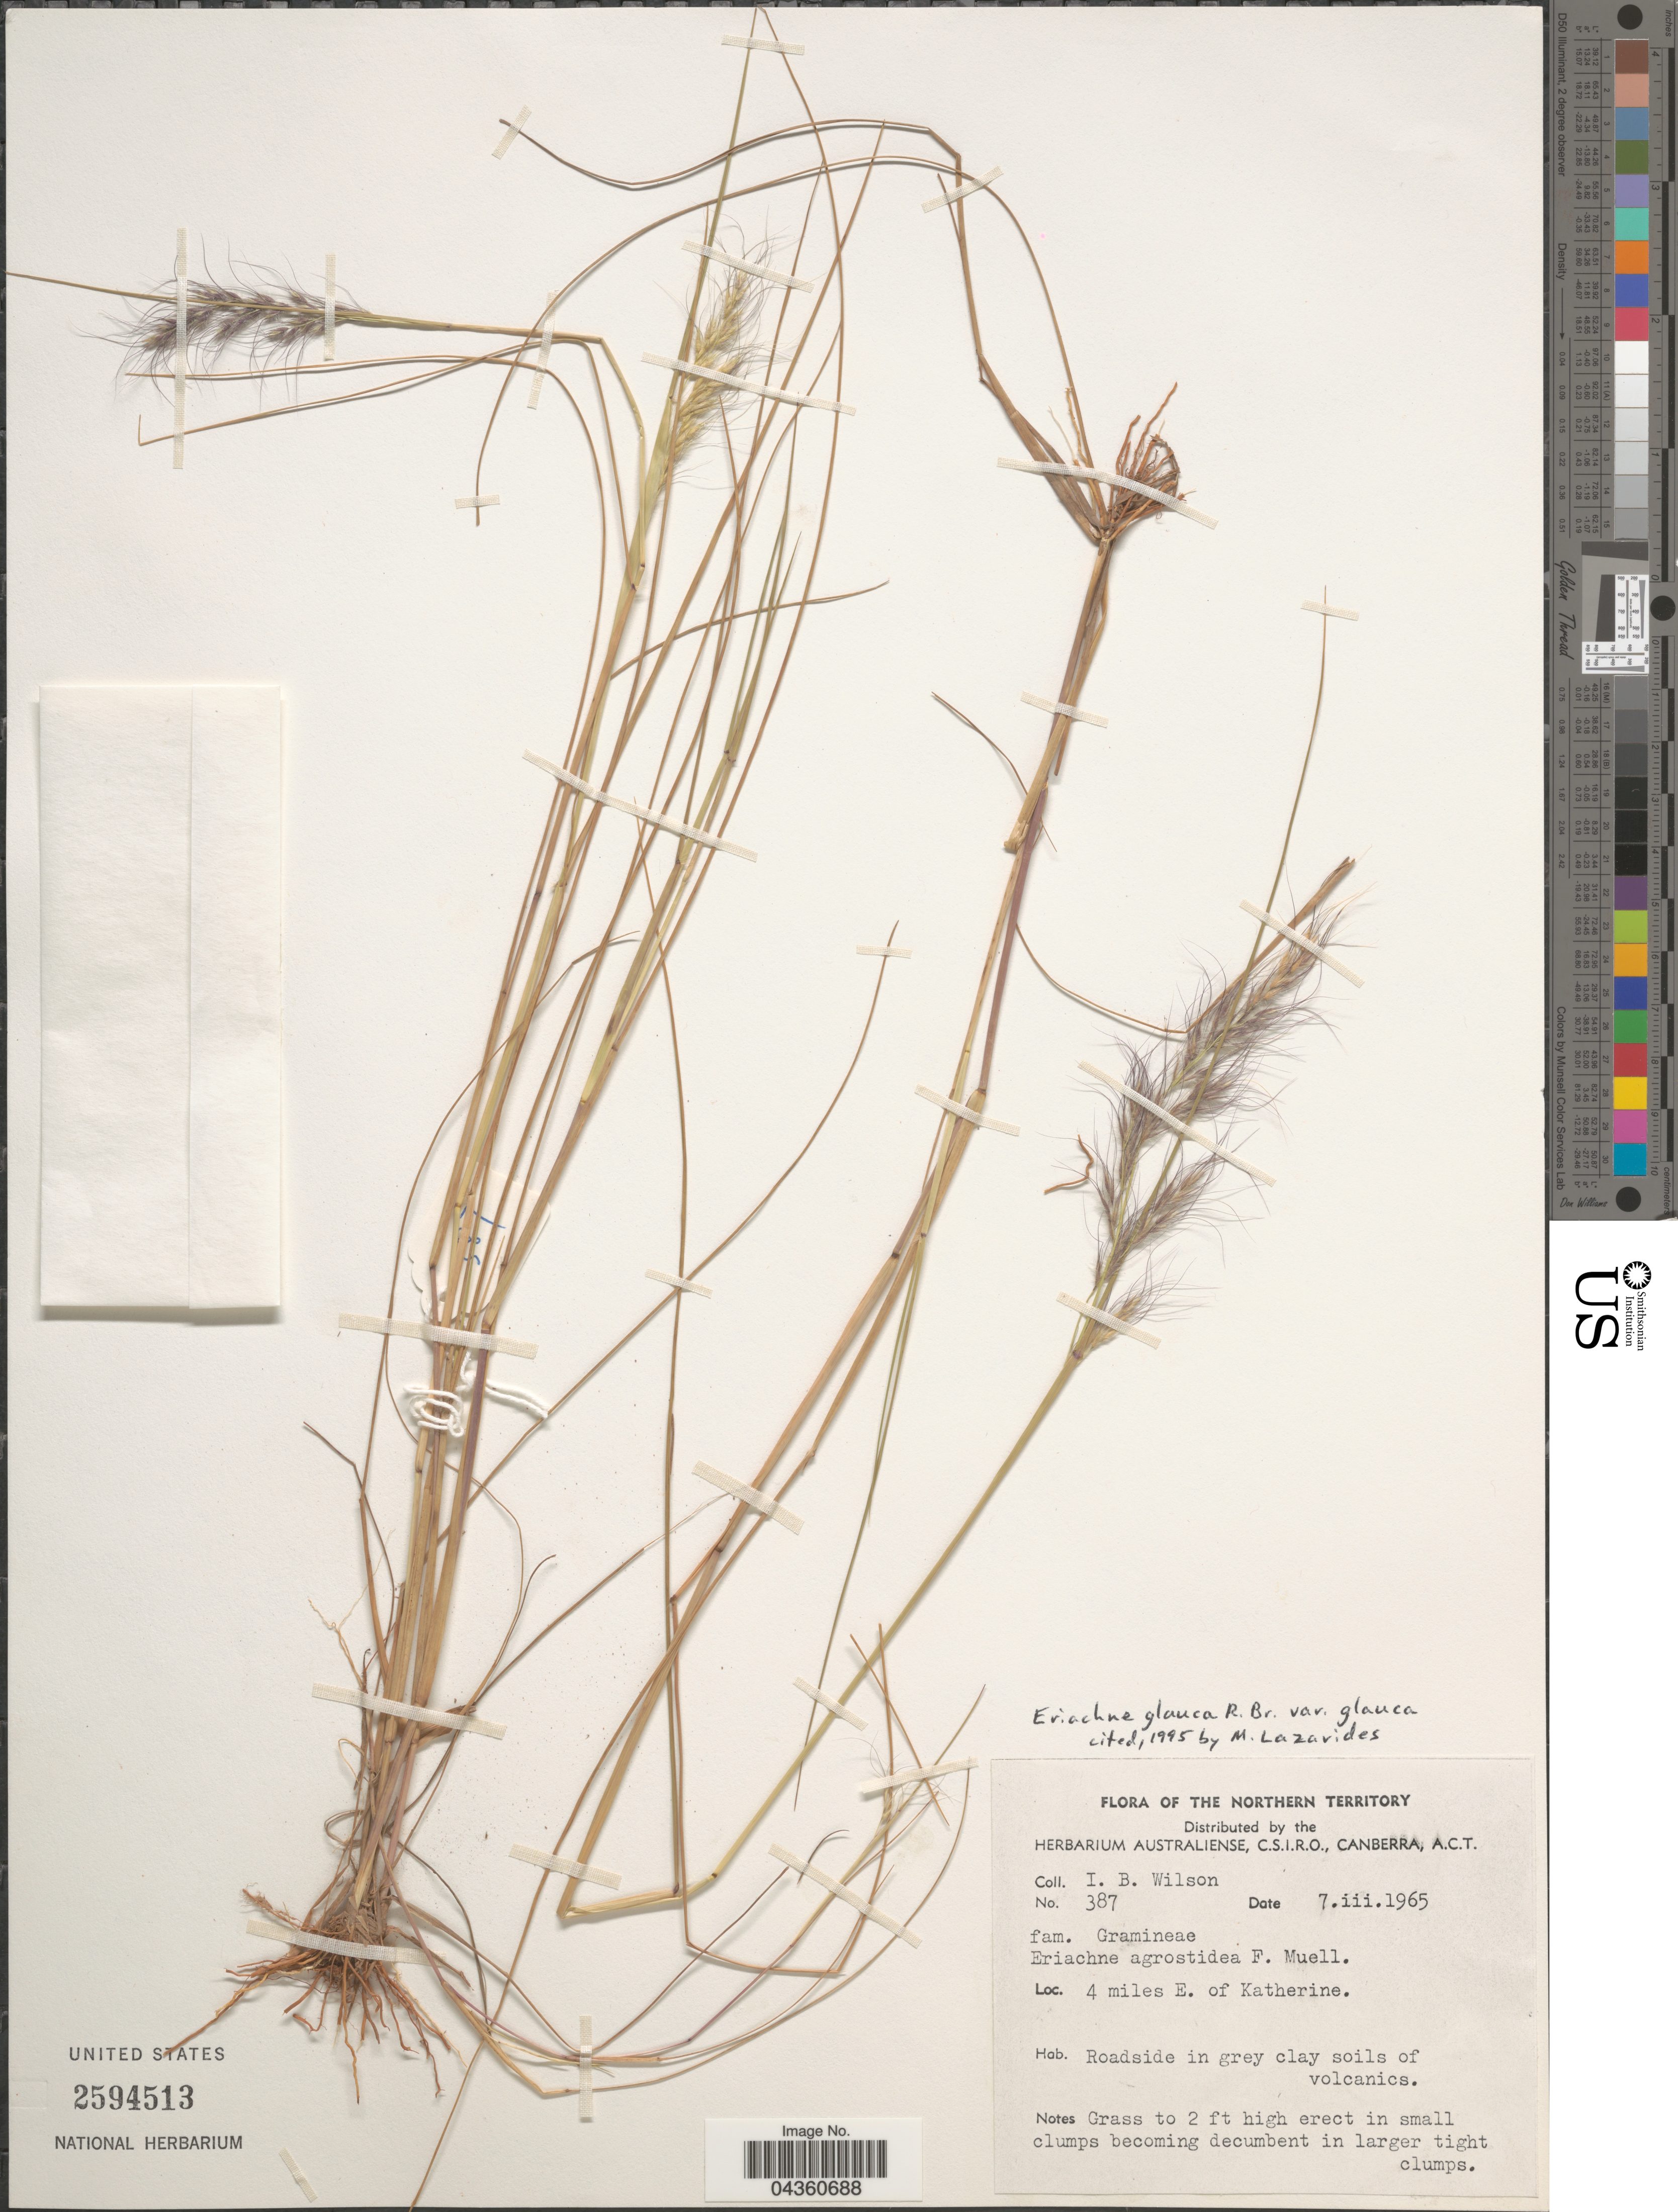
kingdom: Plantae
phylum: Tracheophyta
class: Liliopsida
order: Poales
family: Poaceae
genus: Eriachne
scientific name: Eriachne glauca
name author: R. Br.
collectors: I. B. Wilson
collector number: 387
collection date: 1965-03-07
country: Australia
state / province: Northern Territory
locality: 4 miles E. of Katherine.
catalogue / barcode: US 2594513